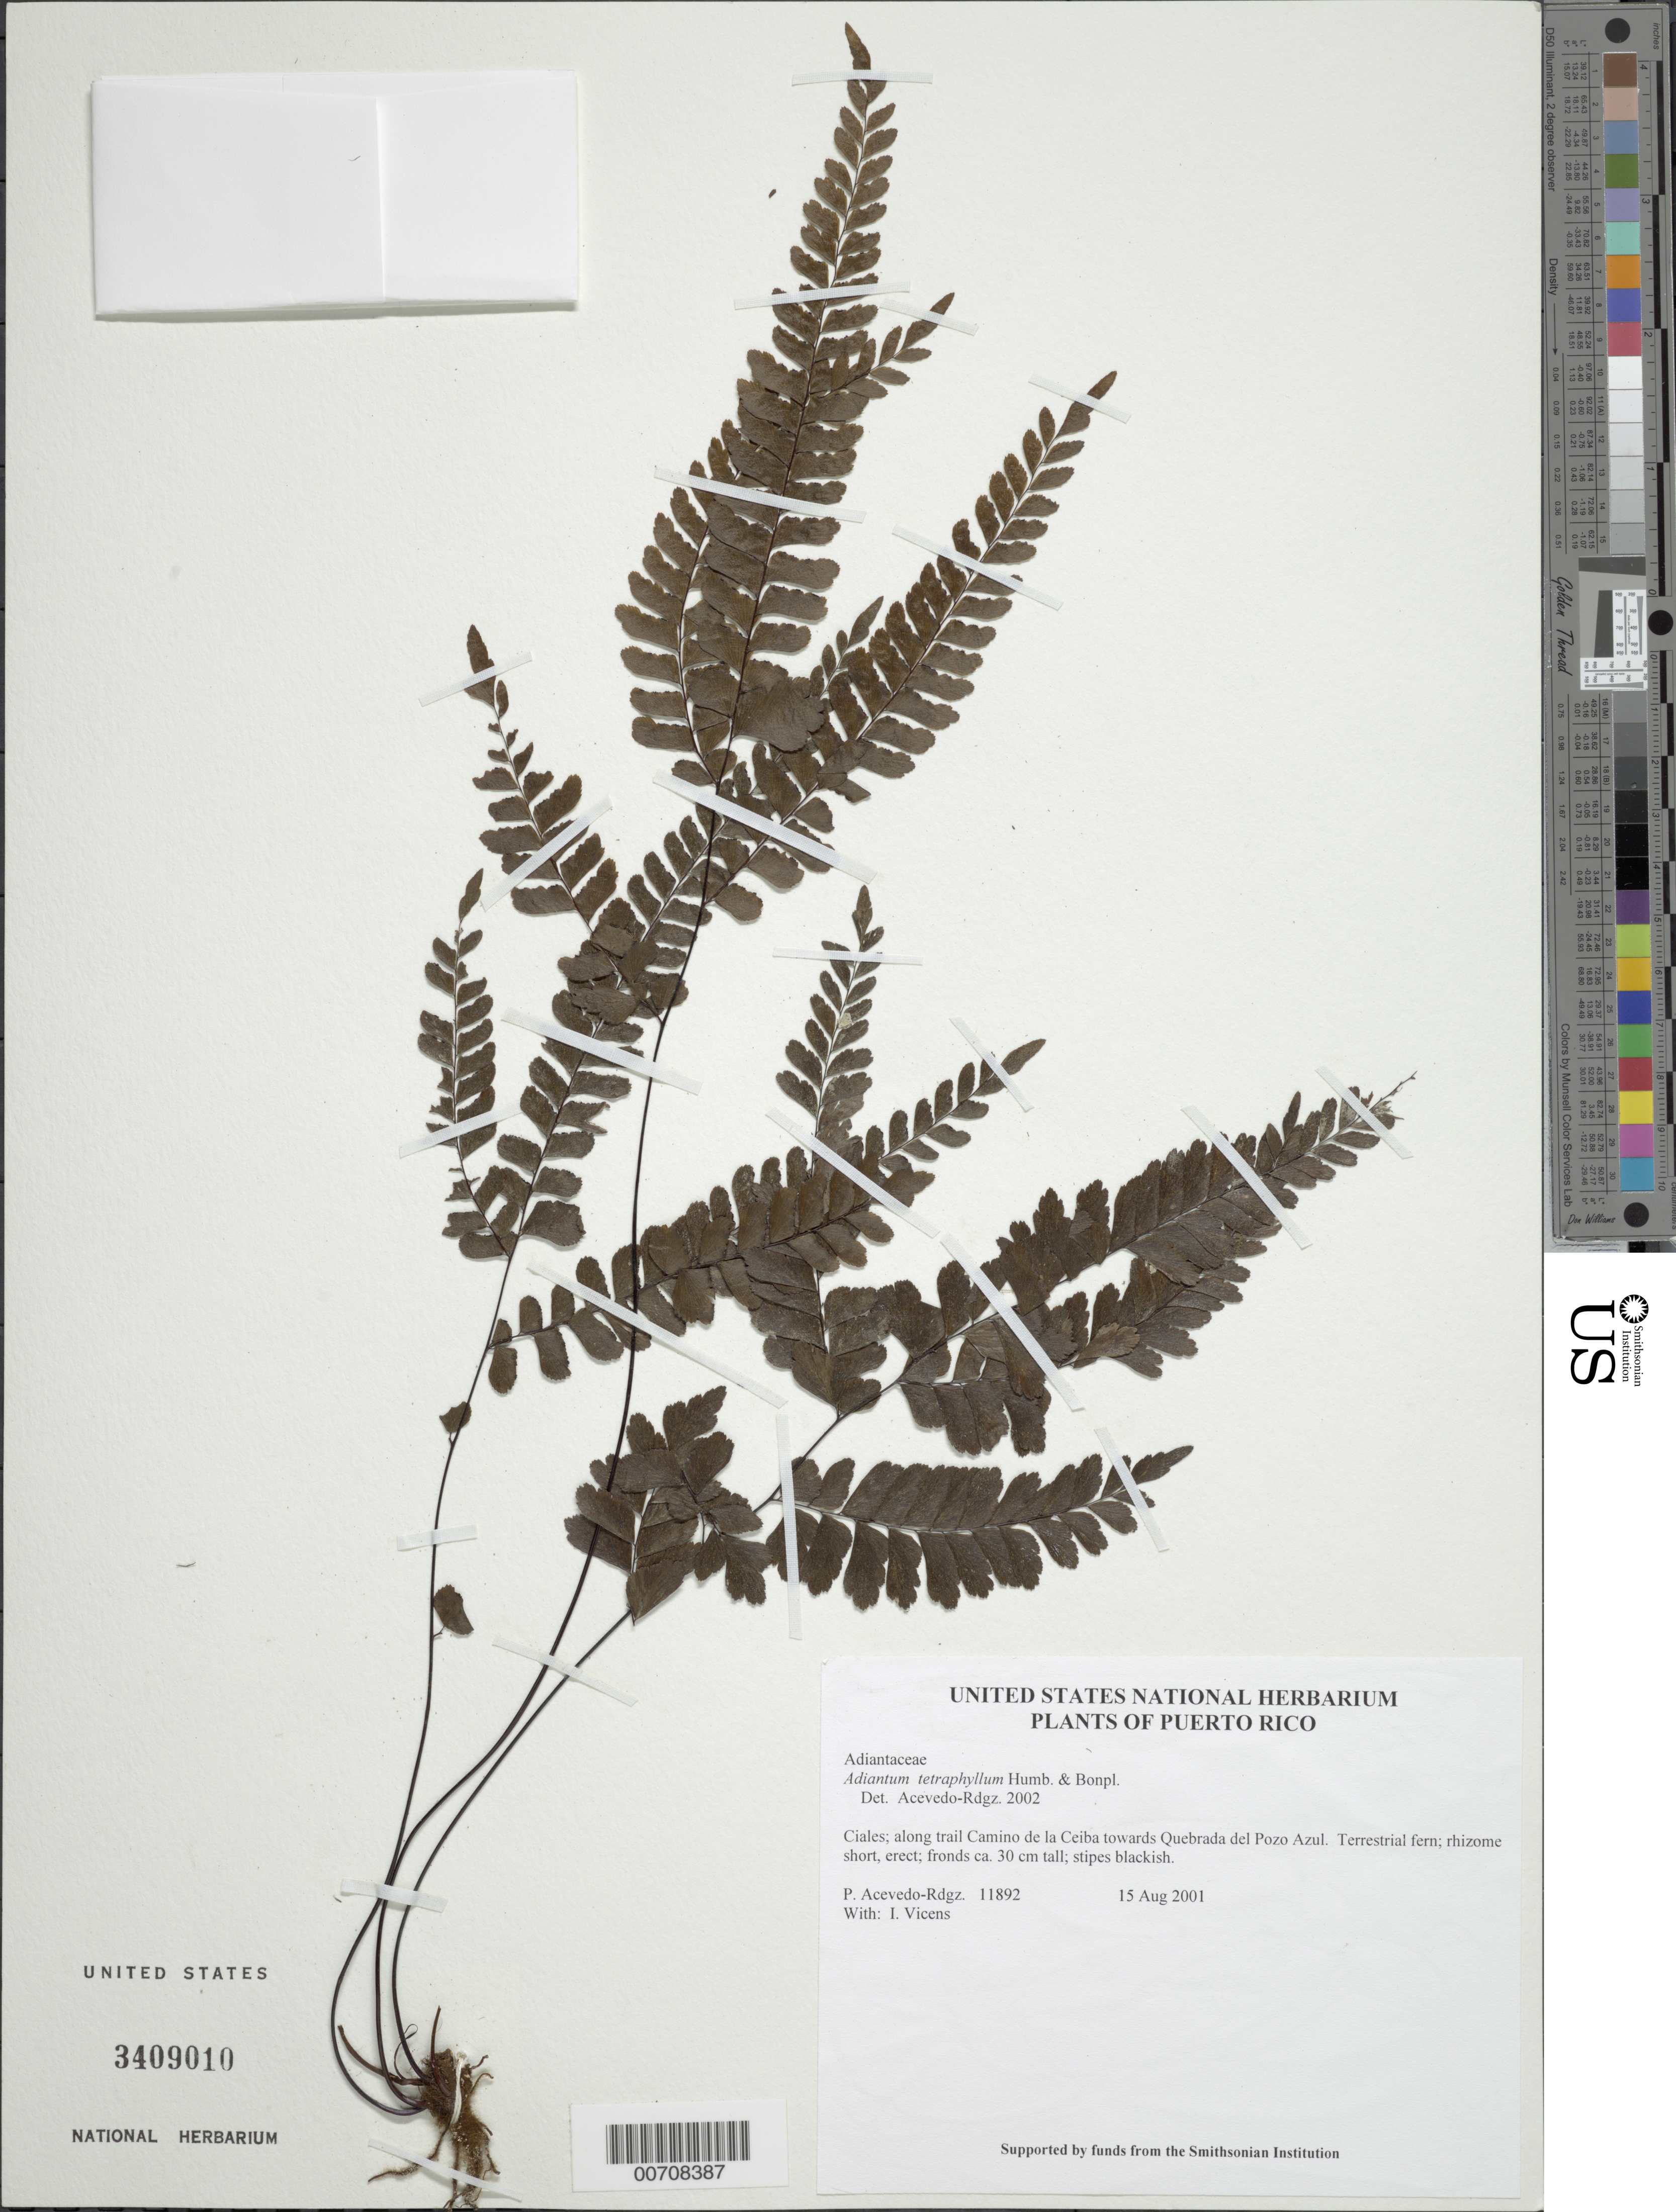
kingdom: Plantae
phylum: Tracheophyta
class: Polypodiopsida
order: Polypodiales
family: Pteridaceae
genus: Adiantum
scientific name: Adiantum melanoleucum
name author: Willd.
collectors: P. Acevedo-Rodr. & I. Vicens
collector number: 11892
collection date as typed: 15 Aug 2001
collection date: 2001-08-15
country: Puerto Rico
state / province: Ciales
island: Puerto Rico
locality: Ciales; along trail Camino de la Ceiba towards Quebrada del Pozo Azul.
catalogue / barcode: US 3409010